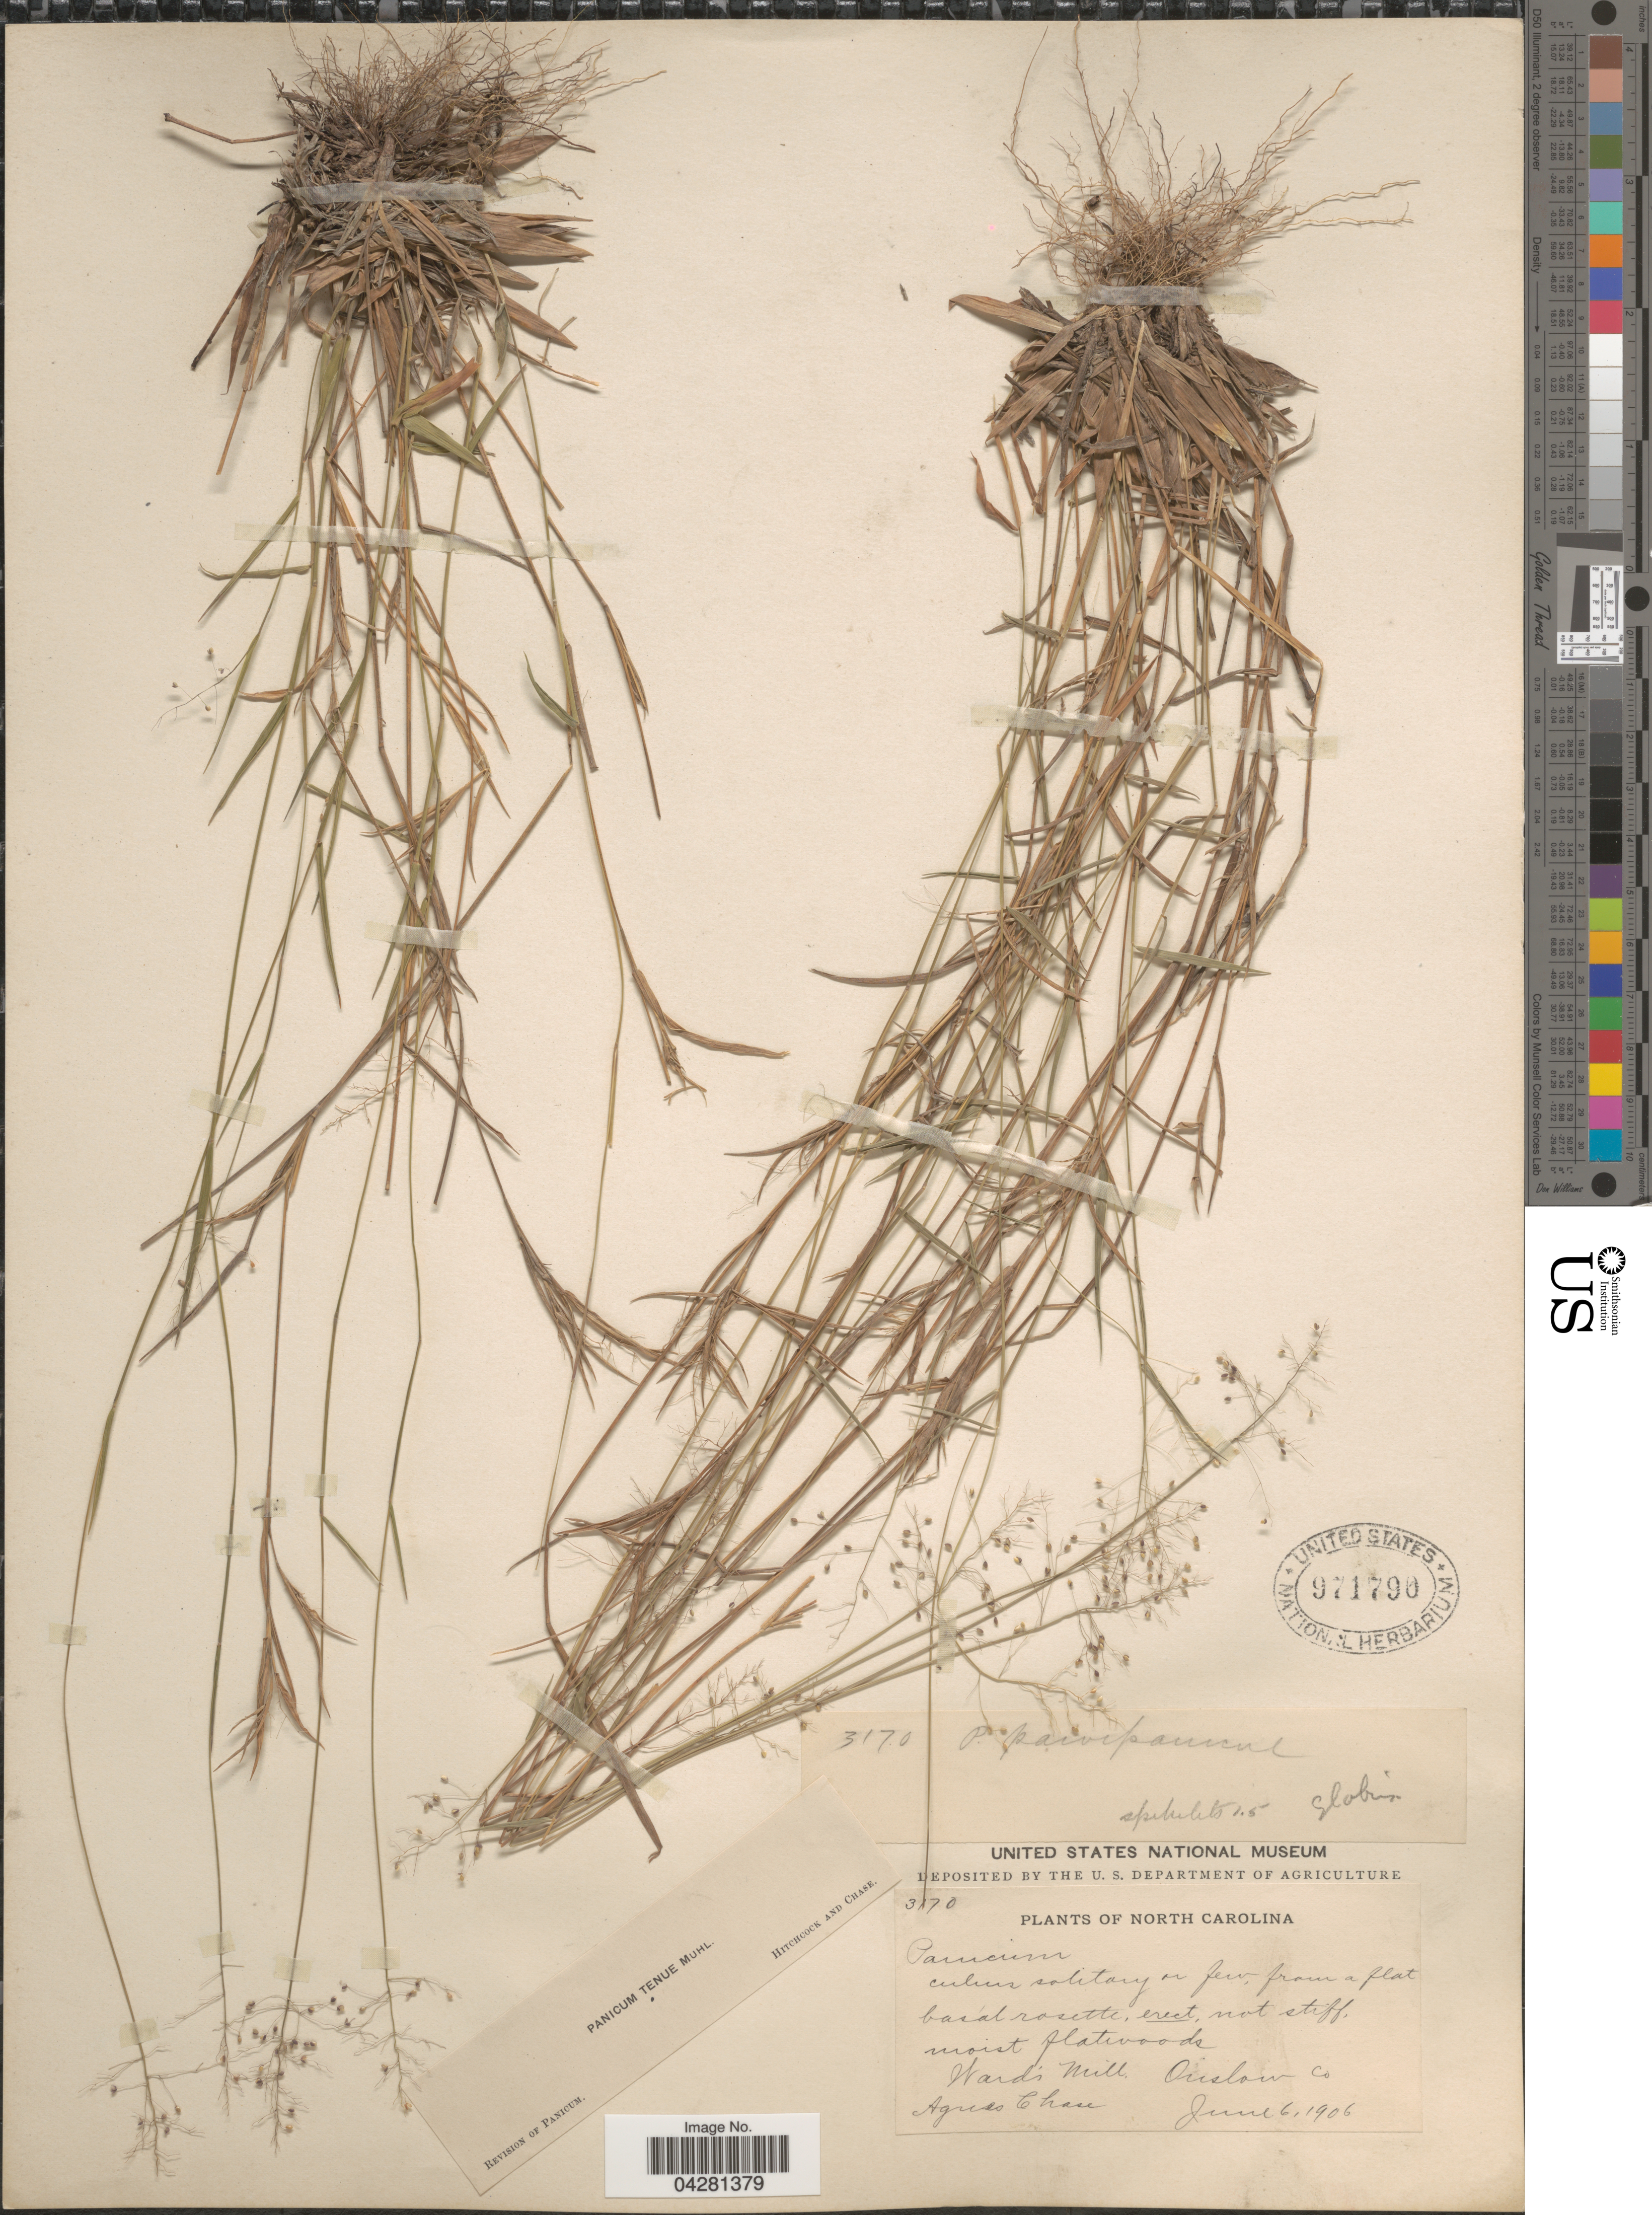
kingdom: Plantae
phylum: Tracheophyta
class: Liliopsida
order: Poales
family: Poaceae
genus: Dichanthelium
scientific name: Dichanthelium dichotomum var. unciphyllum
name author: (Trin.) Davidse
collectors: A. Chase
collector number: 3170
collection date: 1906-06-06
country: United States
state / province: North Carolina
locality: Moist flatwoods, Ward's Mill, Onslow Co.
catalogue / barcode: US 971790